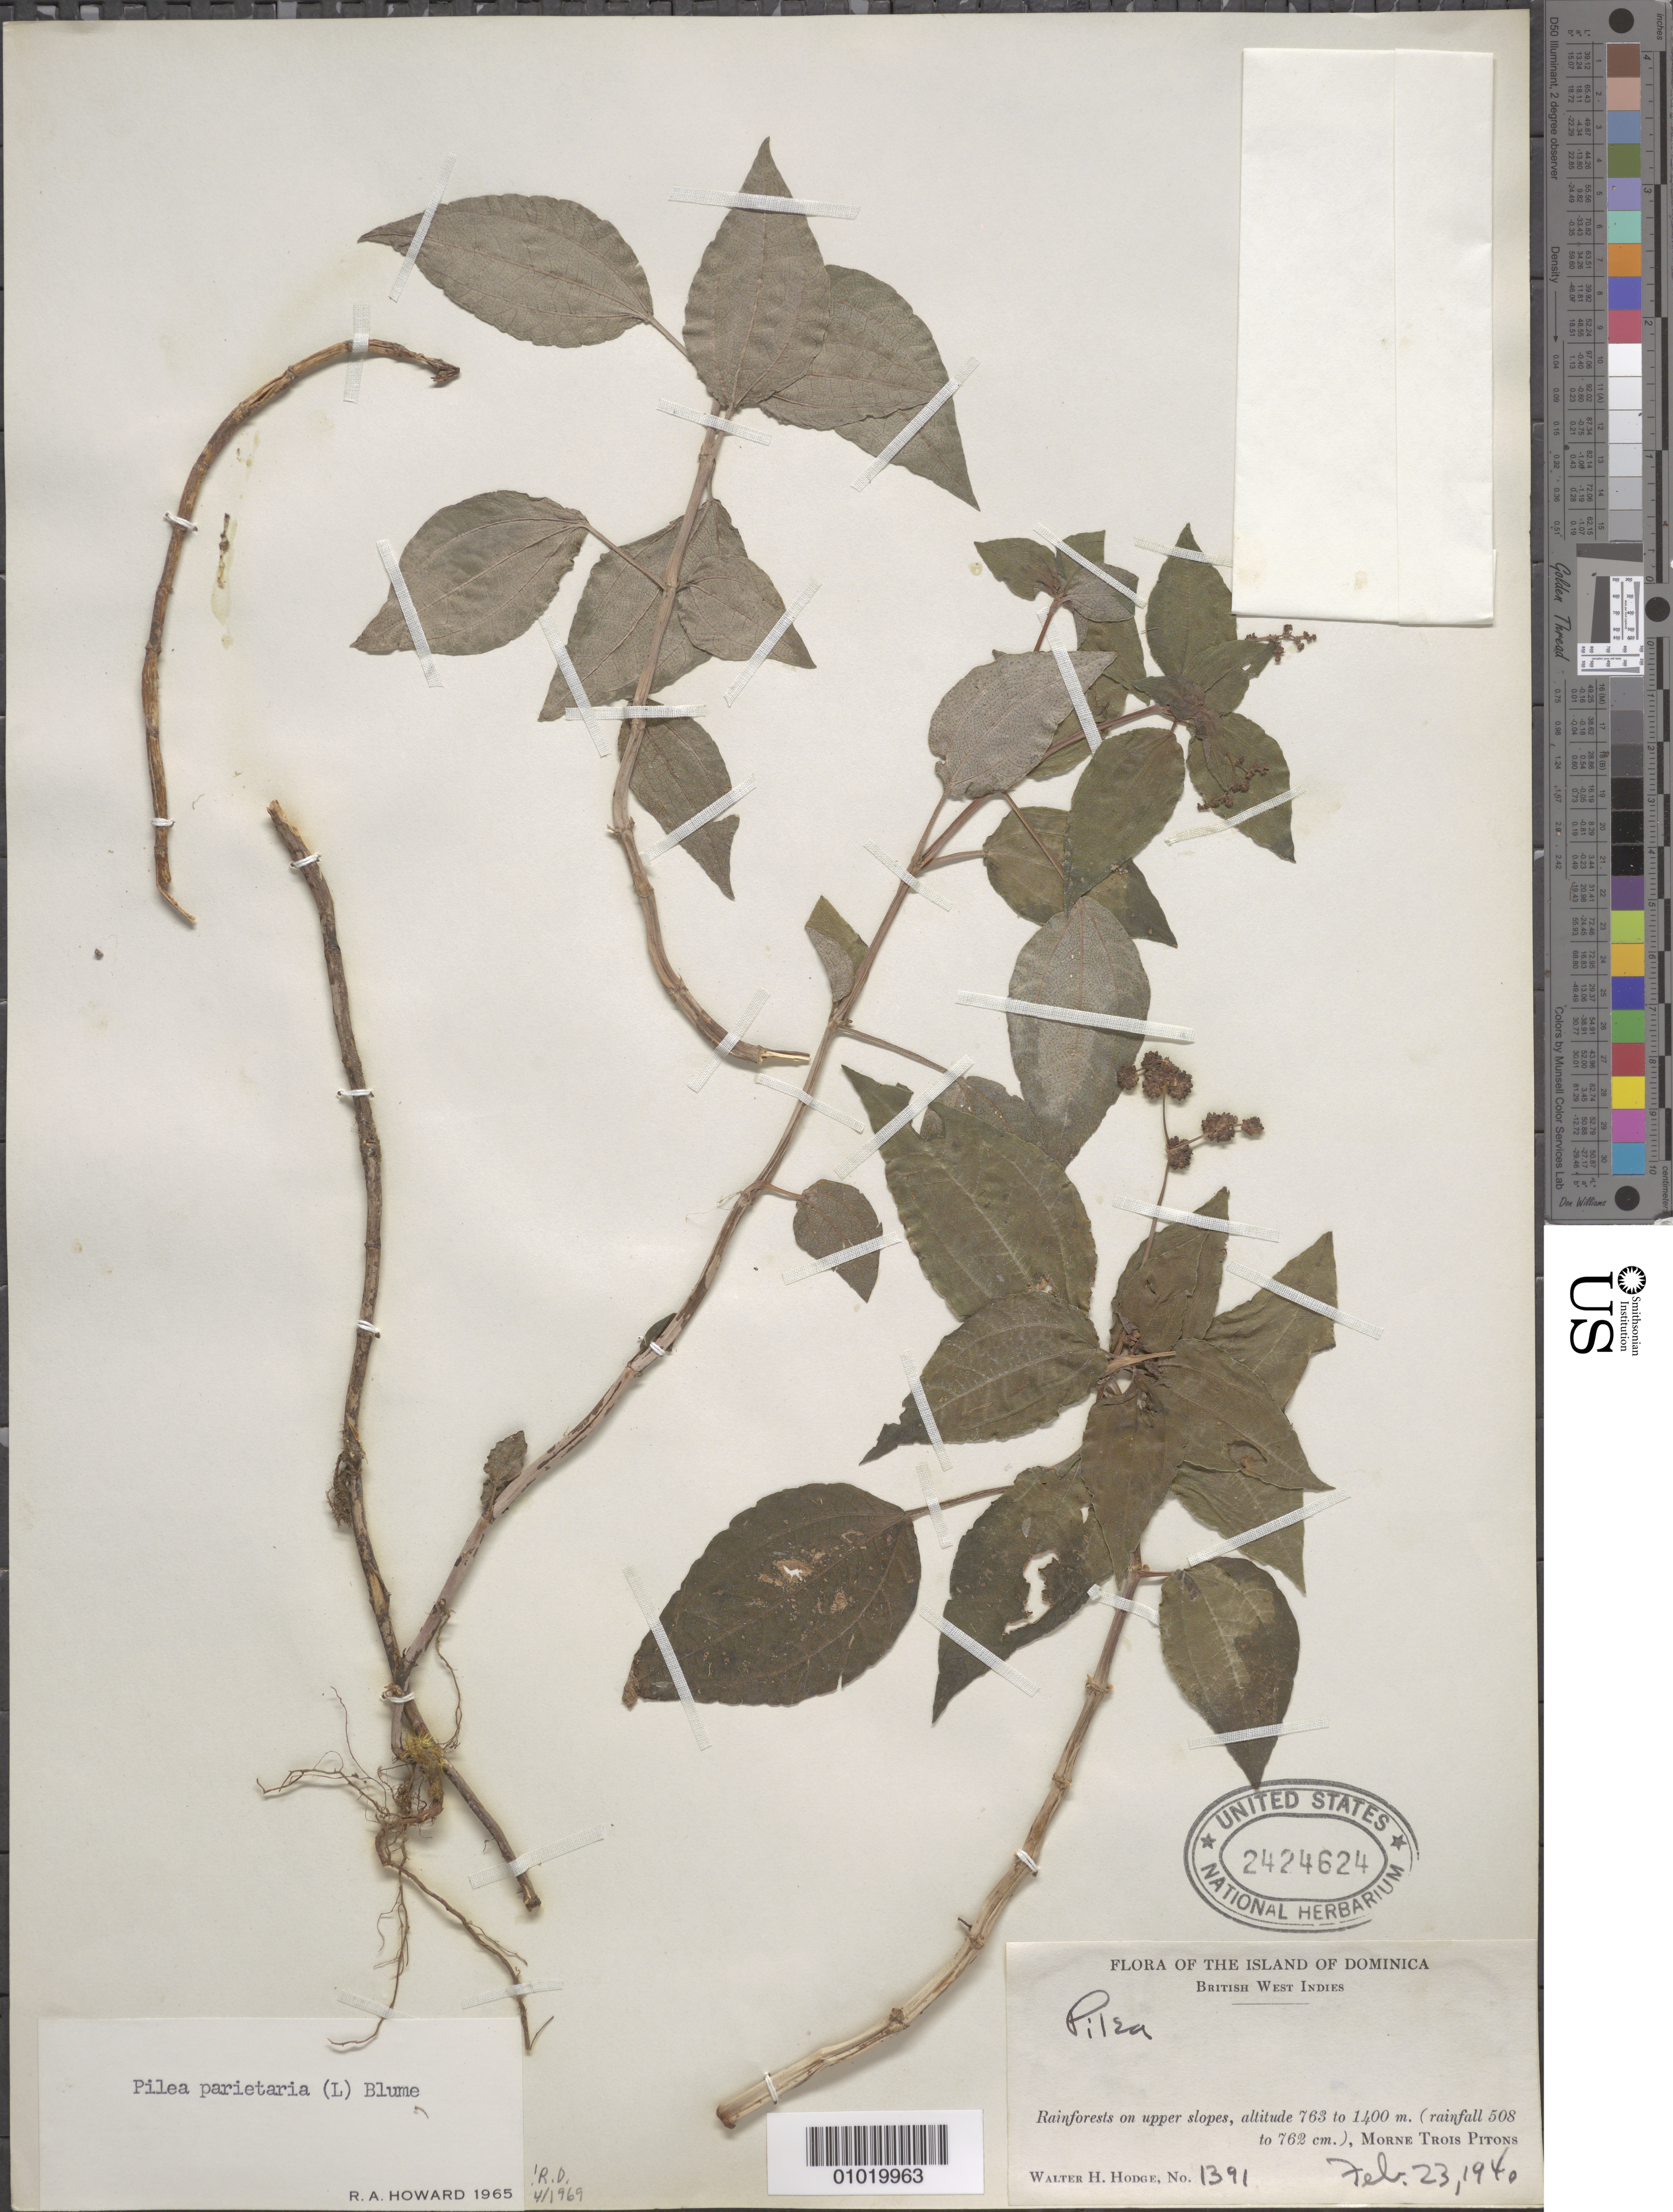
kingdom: Plantae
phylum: Tracheophyta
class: Magnoliopsida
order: Rosales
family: Urticaceae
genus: Pilea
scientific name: Pilea parietaria var. parietaria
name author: (L.) Blume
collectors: W. Hodge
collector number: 1391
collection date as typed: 23 Feb 1940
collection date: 1940-02-23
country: Dominica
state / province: St. Paul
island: Dominica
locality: Morne Trois Pitons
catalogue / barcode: US 2424624